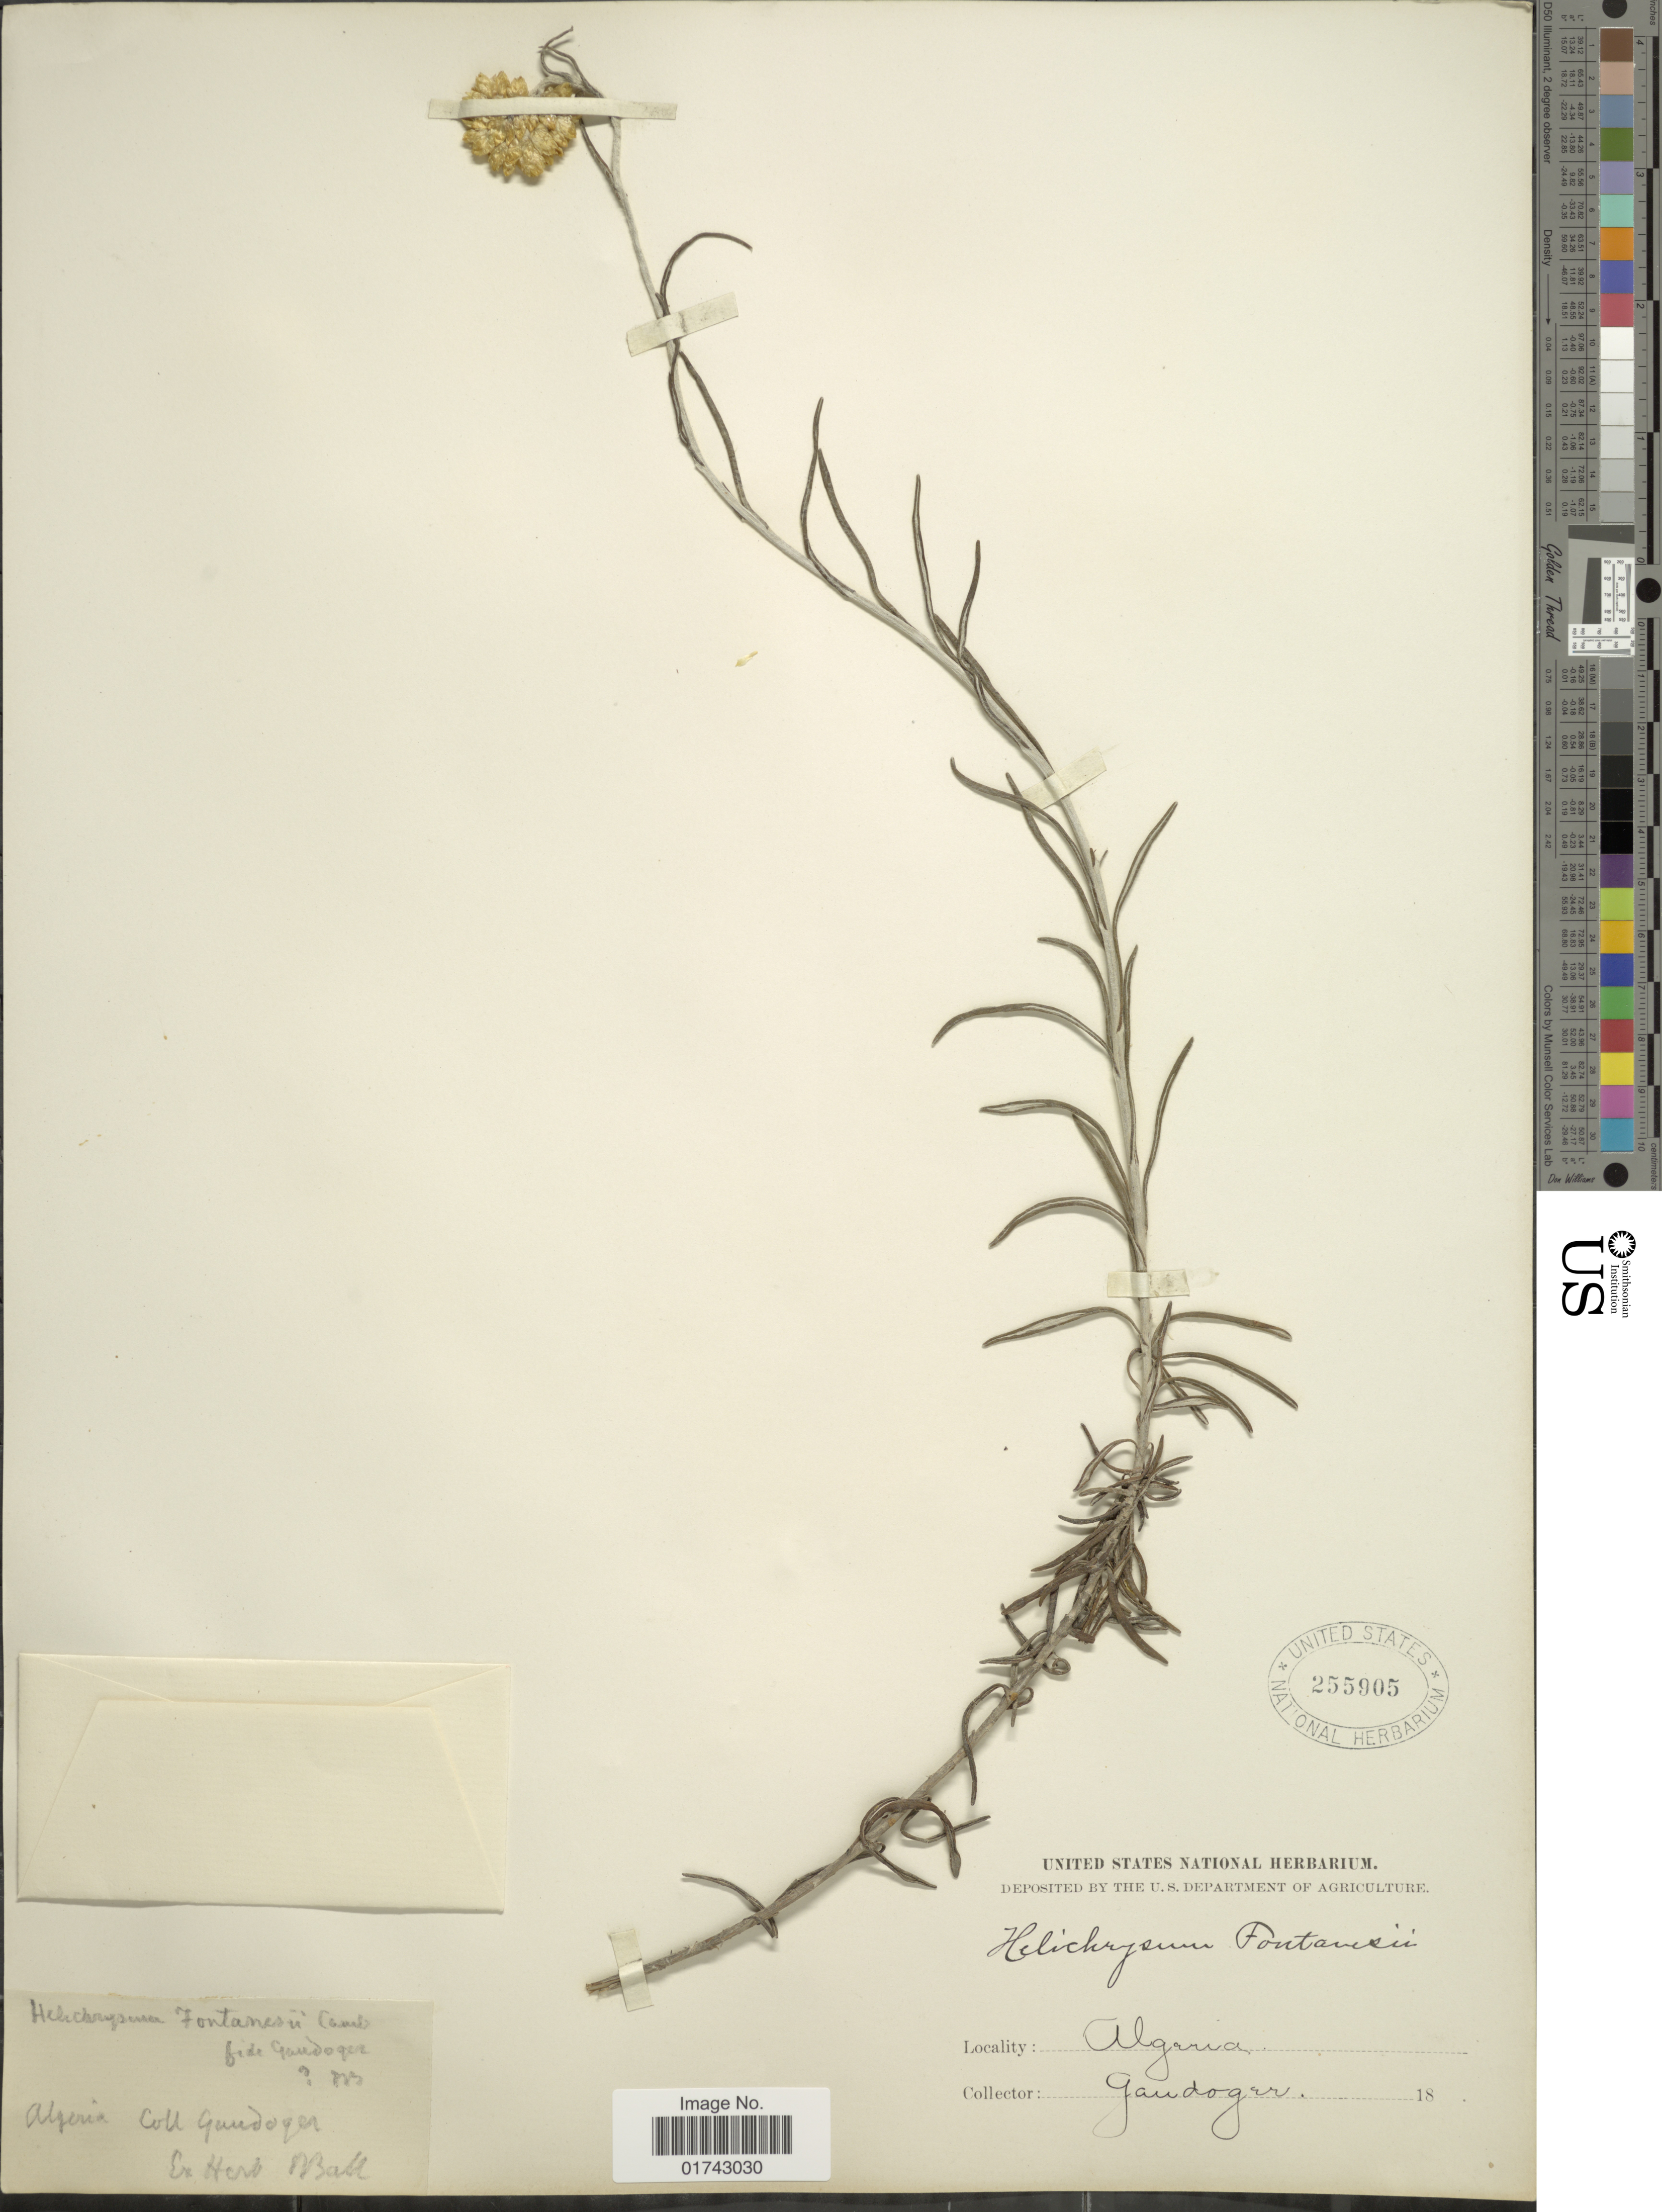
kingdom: Plantae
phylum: Tracheophyta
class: Magnoliopsida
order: Asterales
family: Asteraceae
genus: Helichrysum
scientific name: Helichrysum fontanesii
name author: Cambess.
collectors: M. Gandoger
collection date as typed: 188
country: Algeria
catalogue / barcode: US 255905